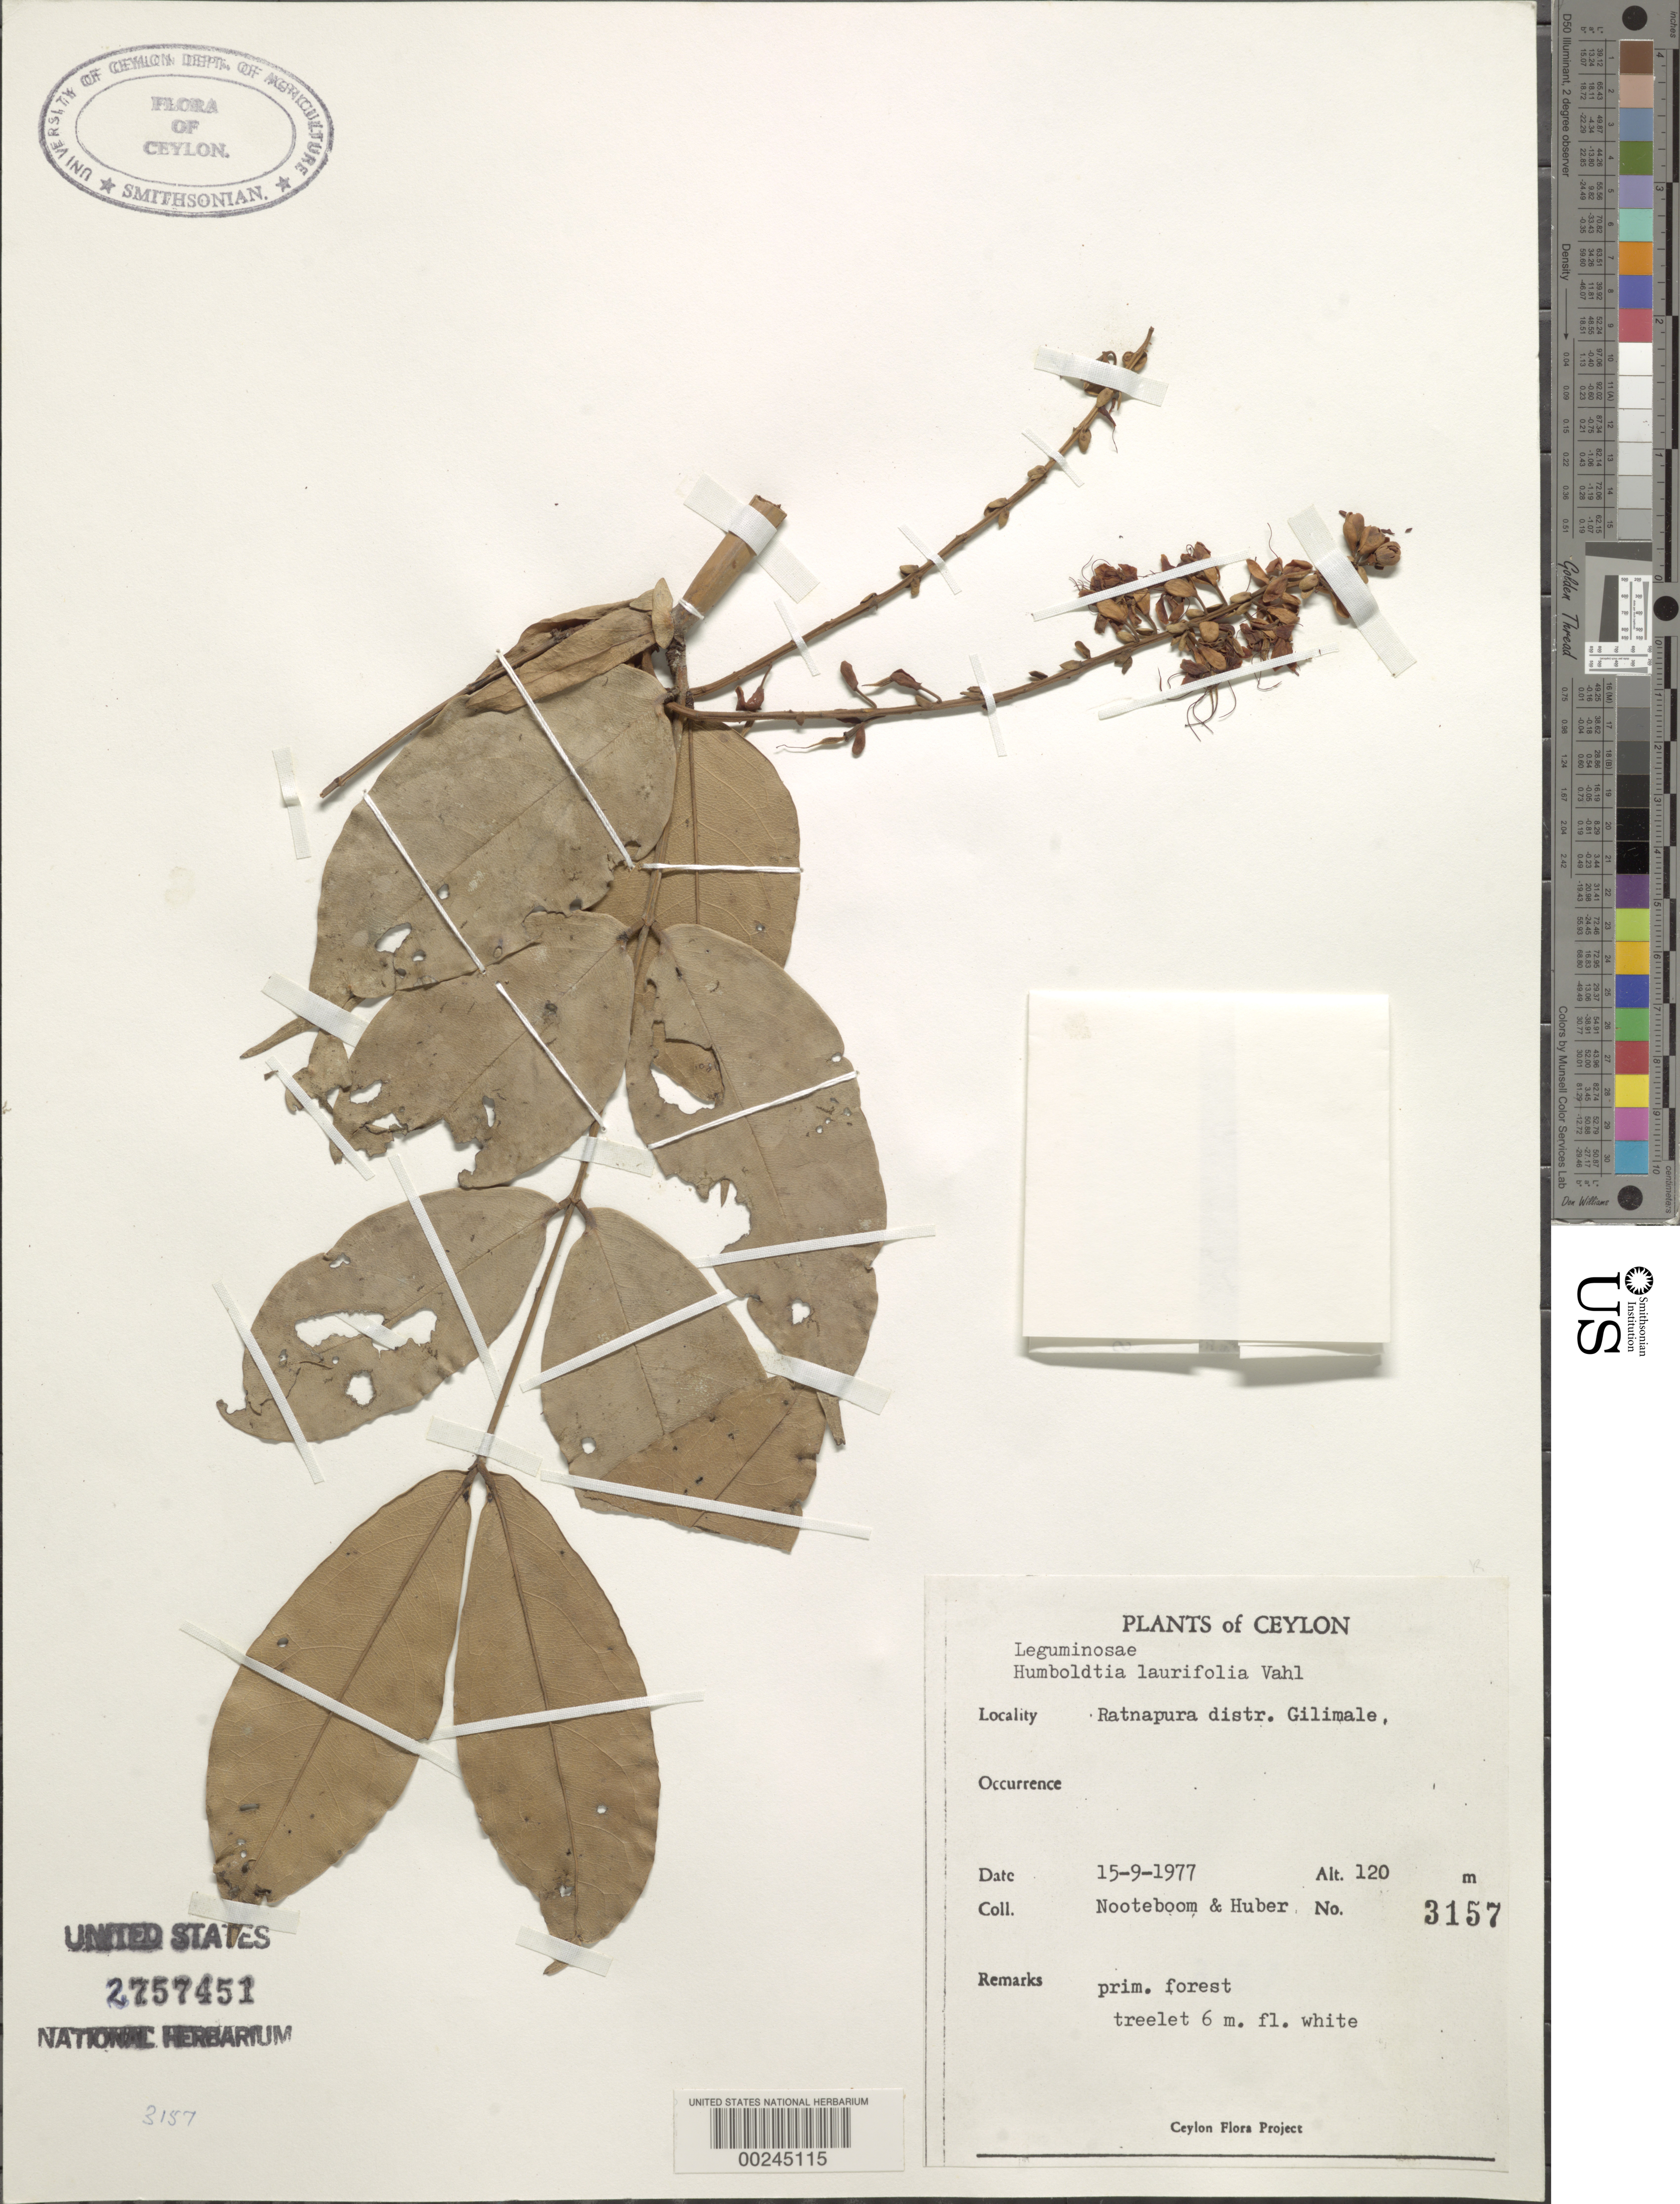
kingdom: Plantae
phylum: Tracheophyta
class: Magnoliopsida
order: Fabales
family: Fabaceae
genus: Humboldtia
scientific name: Humboldtia laurifolia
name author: Vahl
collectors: H. P. Nooteboom & H. Huber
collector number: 3157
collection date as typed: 15 Sep 1977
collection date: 1977-09-15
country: Sri Lanka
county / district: Ratnapura Dist.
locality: Gilimale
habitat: Primary forest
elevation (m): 120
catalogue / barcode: US 2757451